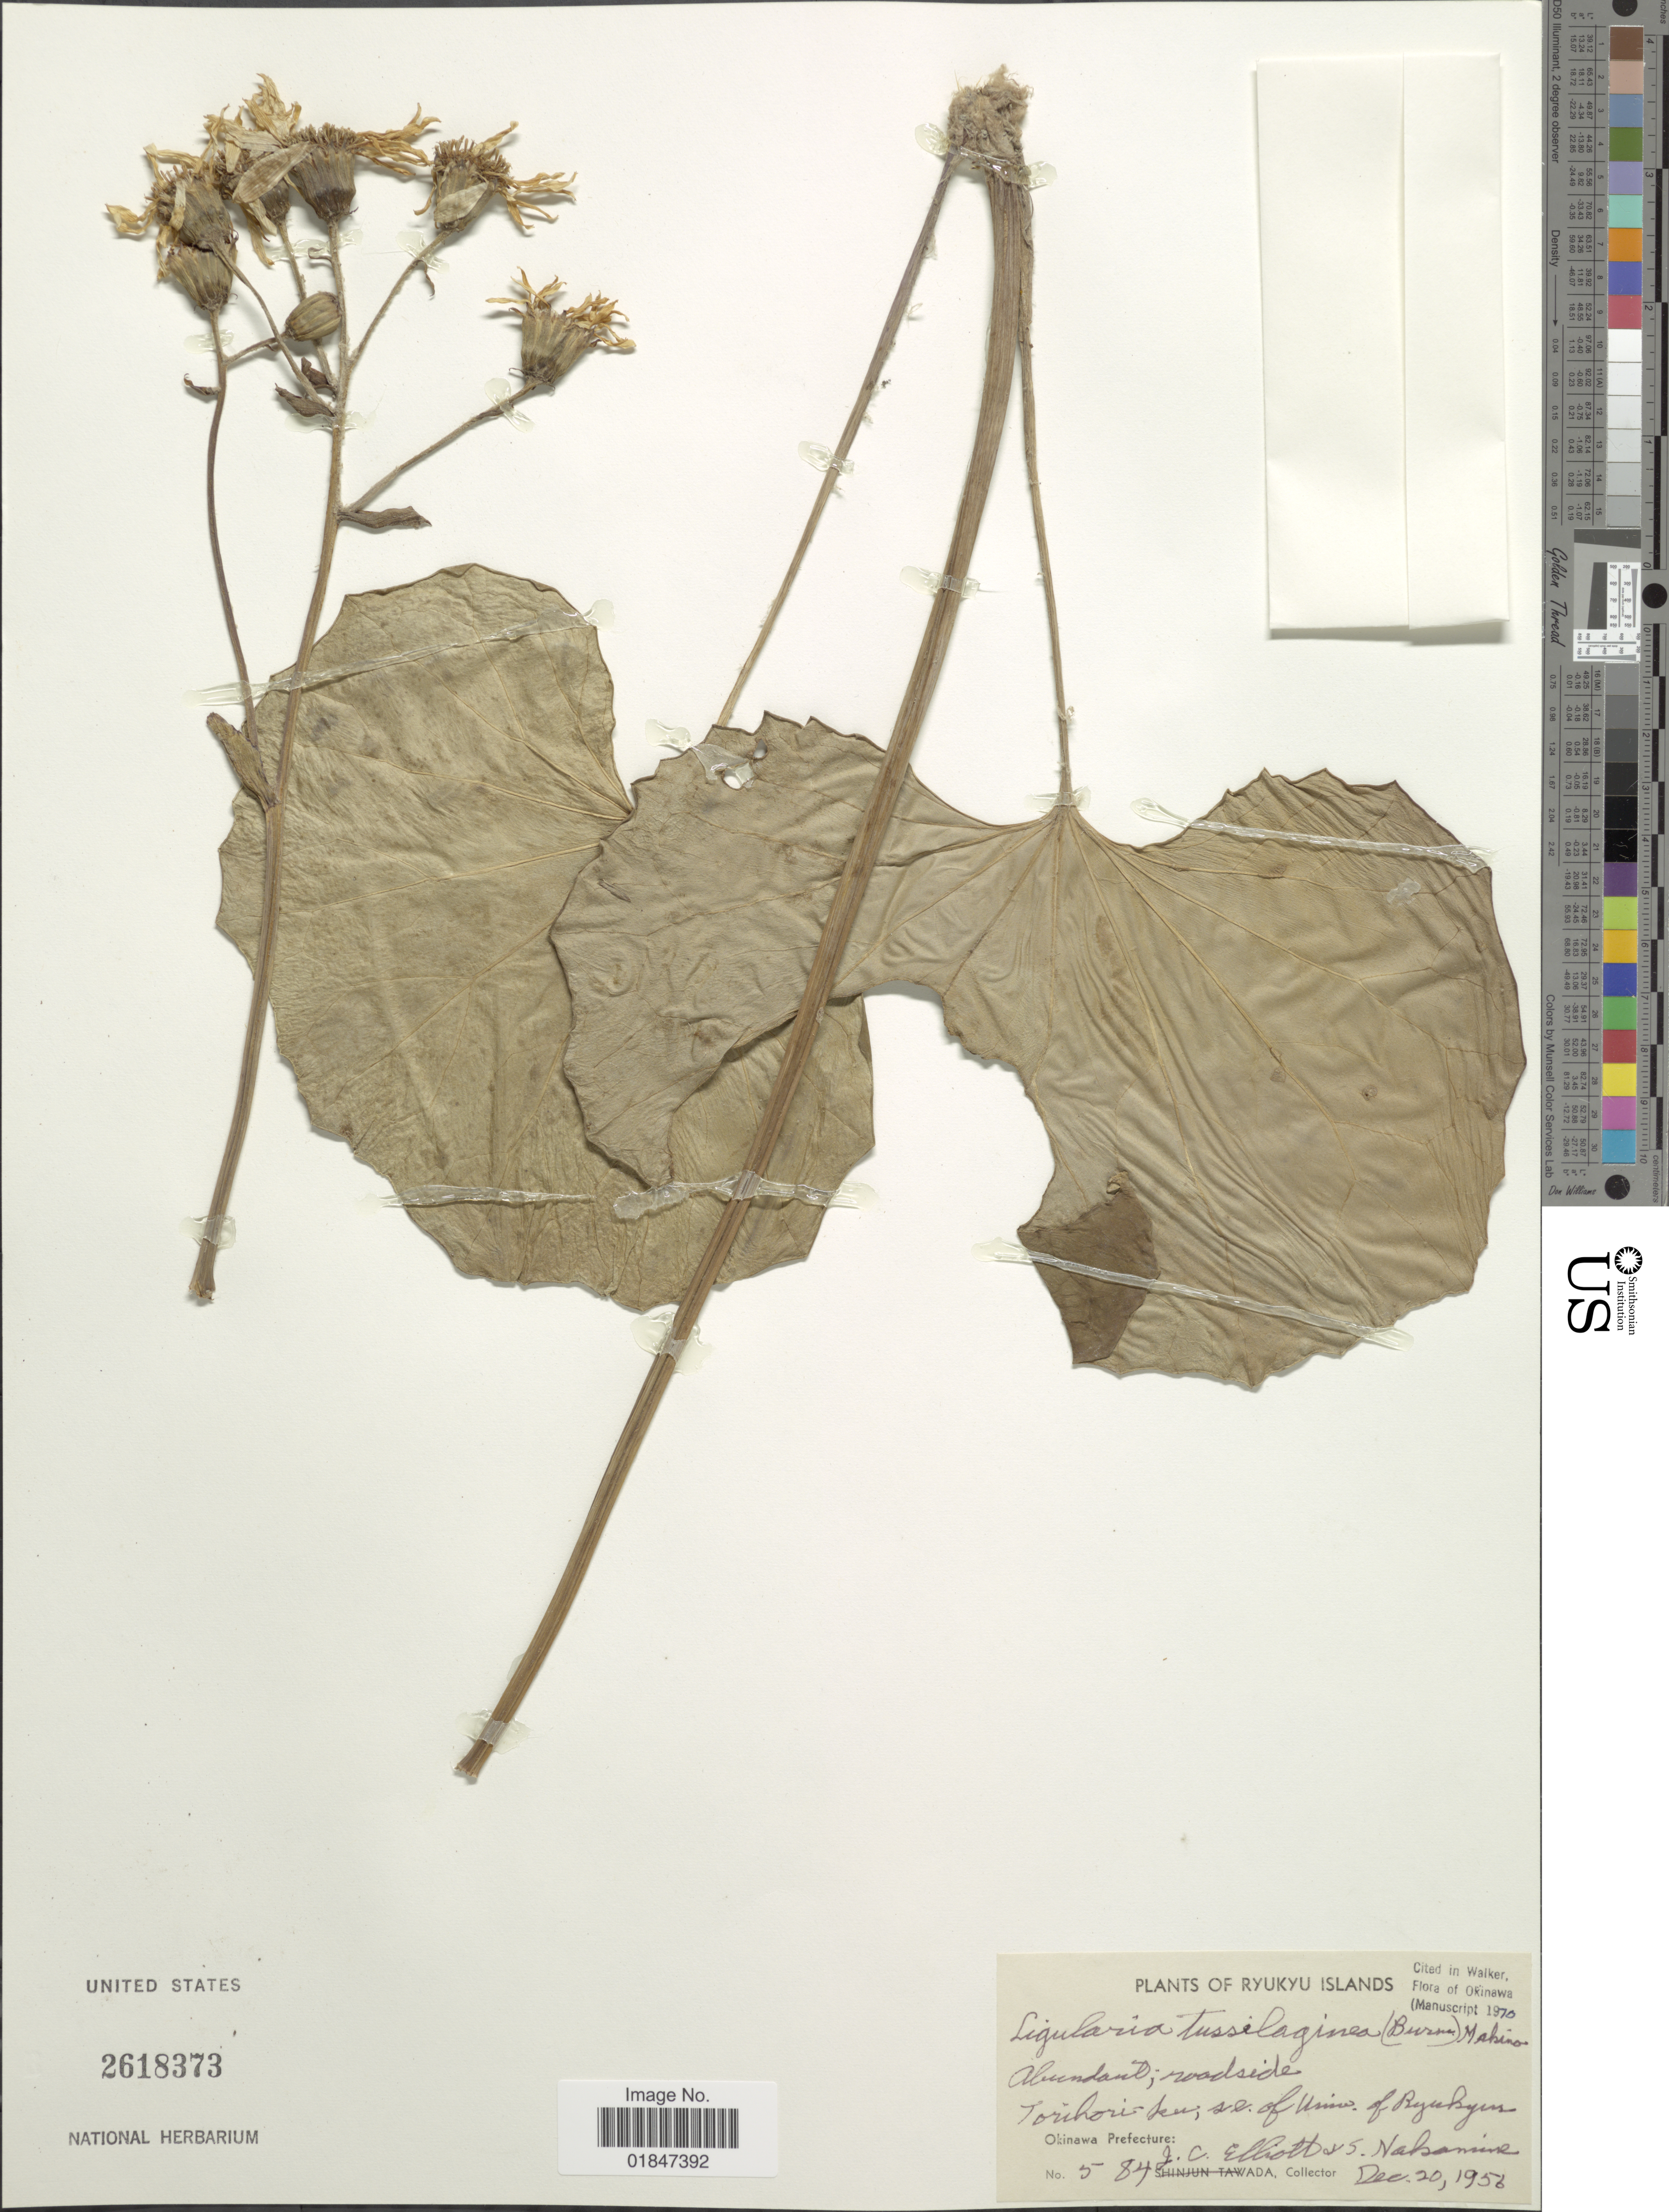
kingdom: Plantae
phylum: Tracheophyta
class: Magnoliopsida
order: Asterales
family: Asteraceae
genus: Farfugium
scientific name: Farfugium japonicum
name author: (L.) Kitam.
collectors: J. C. Elliott & S. Nakamine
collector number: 584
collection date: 1956-12-20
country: Japan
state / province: Okinawa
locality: Ryukyu Islands, Torihori-ku: s.e. of Usin of Ryukyu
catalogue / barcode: US 2618373